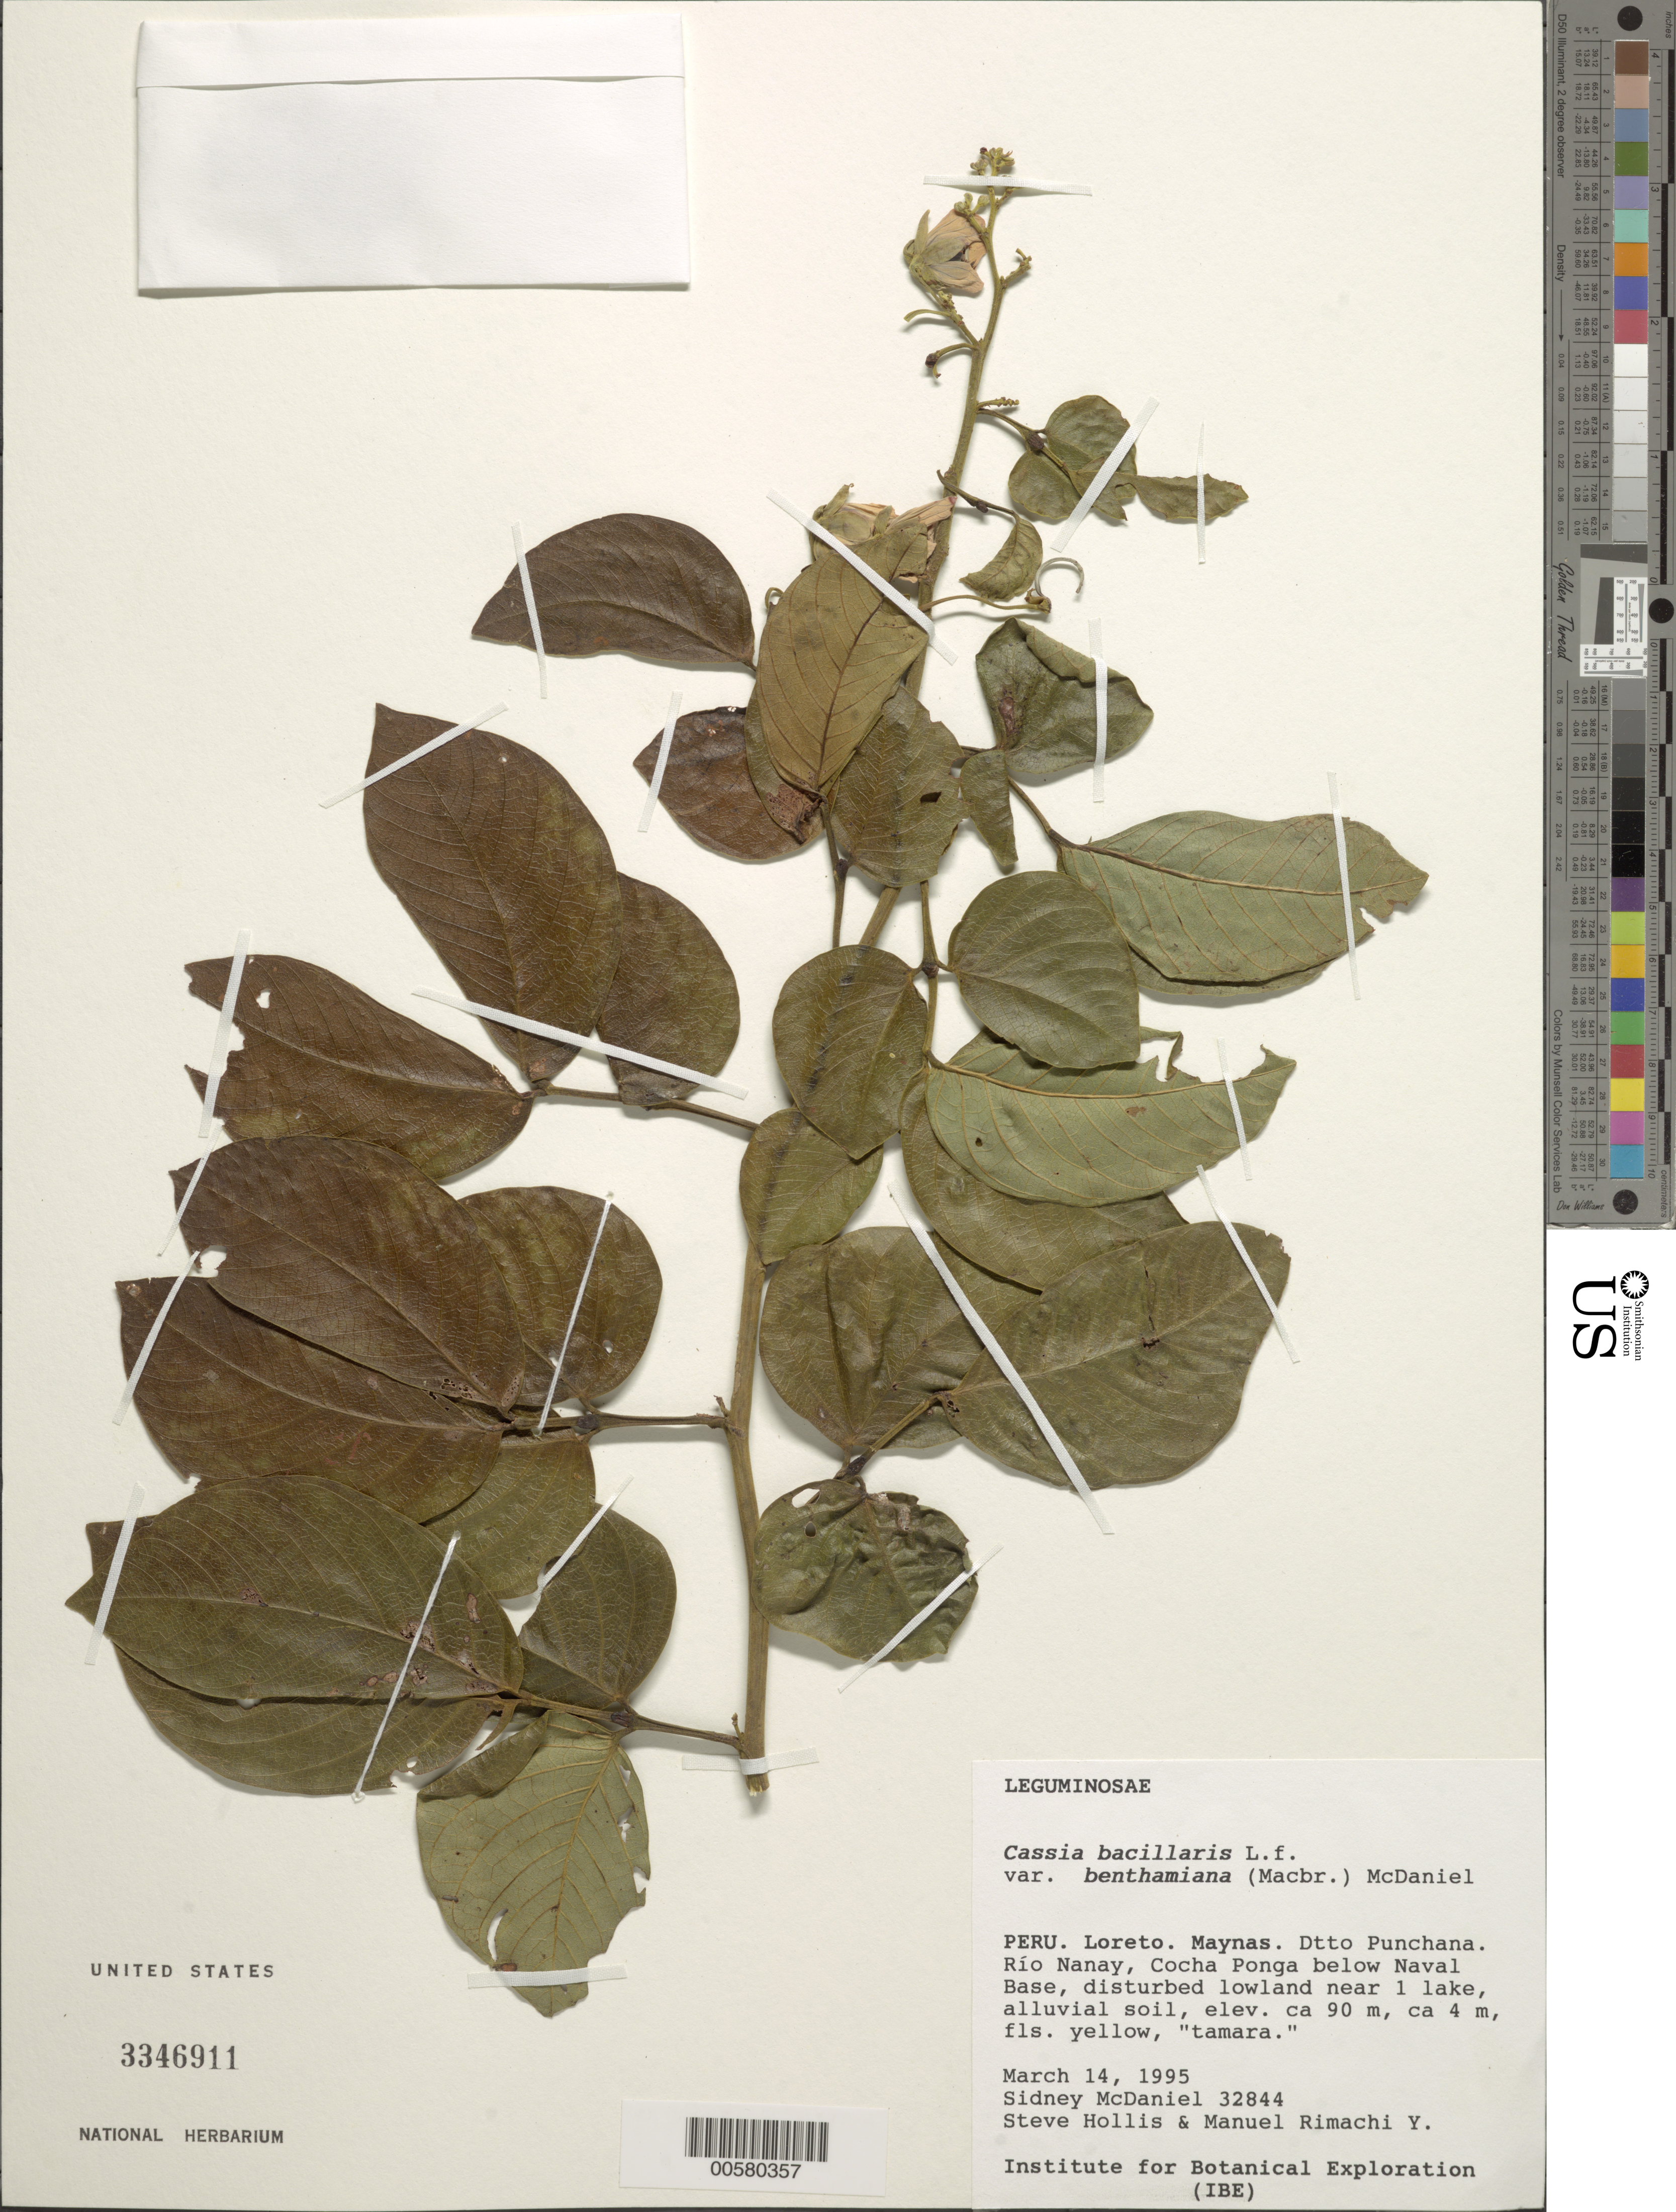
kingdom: Plantae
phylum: Tracheophyta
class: Magnoliopsida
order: Fabales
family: Fabaceae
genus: Senna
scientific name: Senna bacillaris var. benthamiana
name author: (J.F. Macbr.) H.S. Irwin & Barneby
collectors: S. T. McDaniel, M. Rimachi Y. & S. Hollis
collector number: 32844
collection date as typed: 14 Mar 1995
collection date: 1995-03-14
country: Peru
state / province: Loreto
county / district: Maynas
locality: Punchana, rio nanay, cocha ponga below naval base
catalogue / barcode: US 3346911